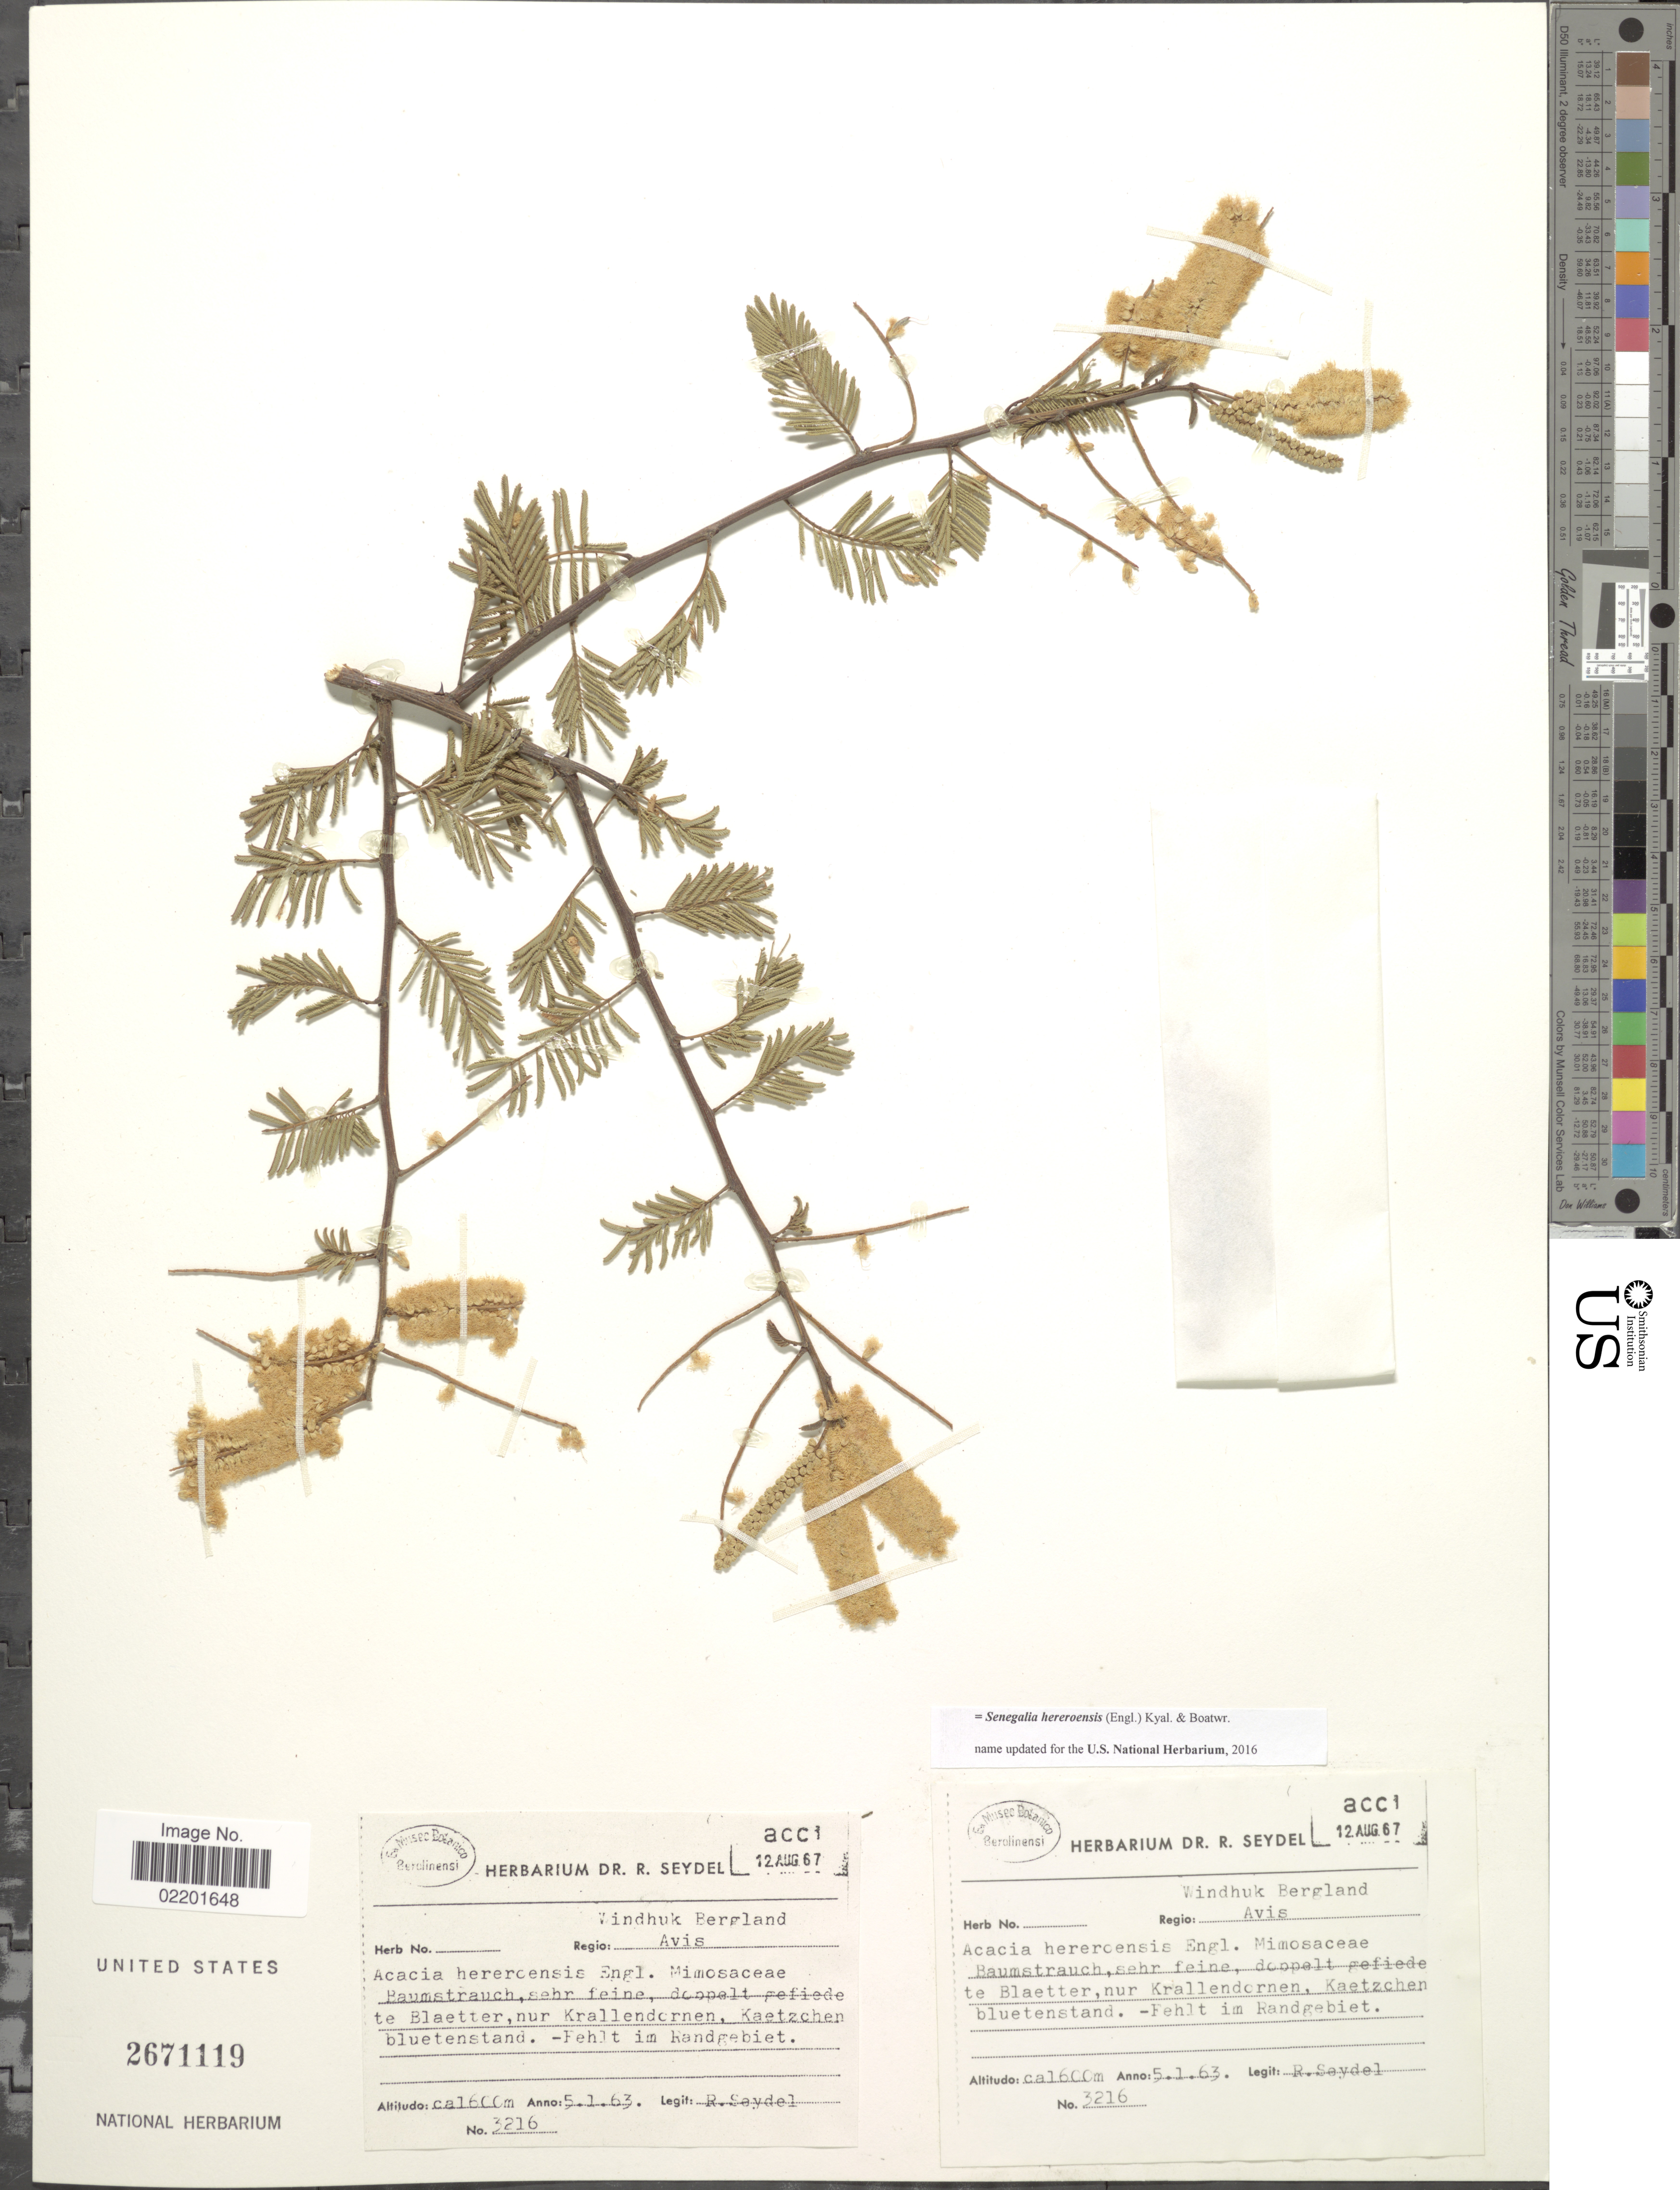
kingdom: Plantae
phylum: Tracheophyta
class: Magnoliopsida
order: Fabales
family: Fabaceae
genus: Senegalia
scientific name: Senegalia hereroensis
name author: (Engl.) Kyal. & Boatwr.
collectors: R. Seydel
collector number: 3216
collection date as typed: Transcribed d/m/y: 5/1/63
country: Namibia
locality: Windhuk Bergland, Avis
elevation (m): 1600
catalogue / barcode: US 2671119